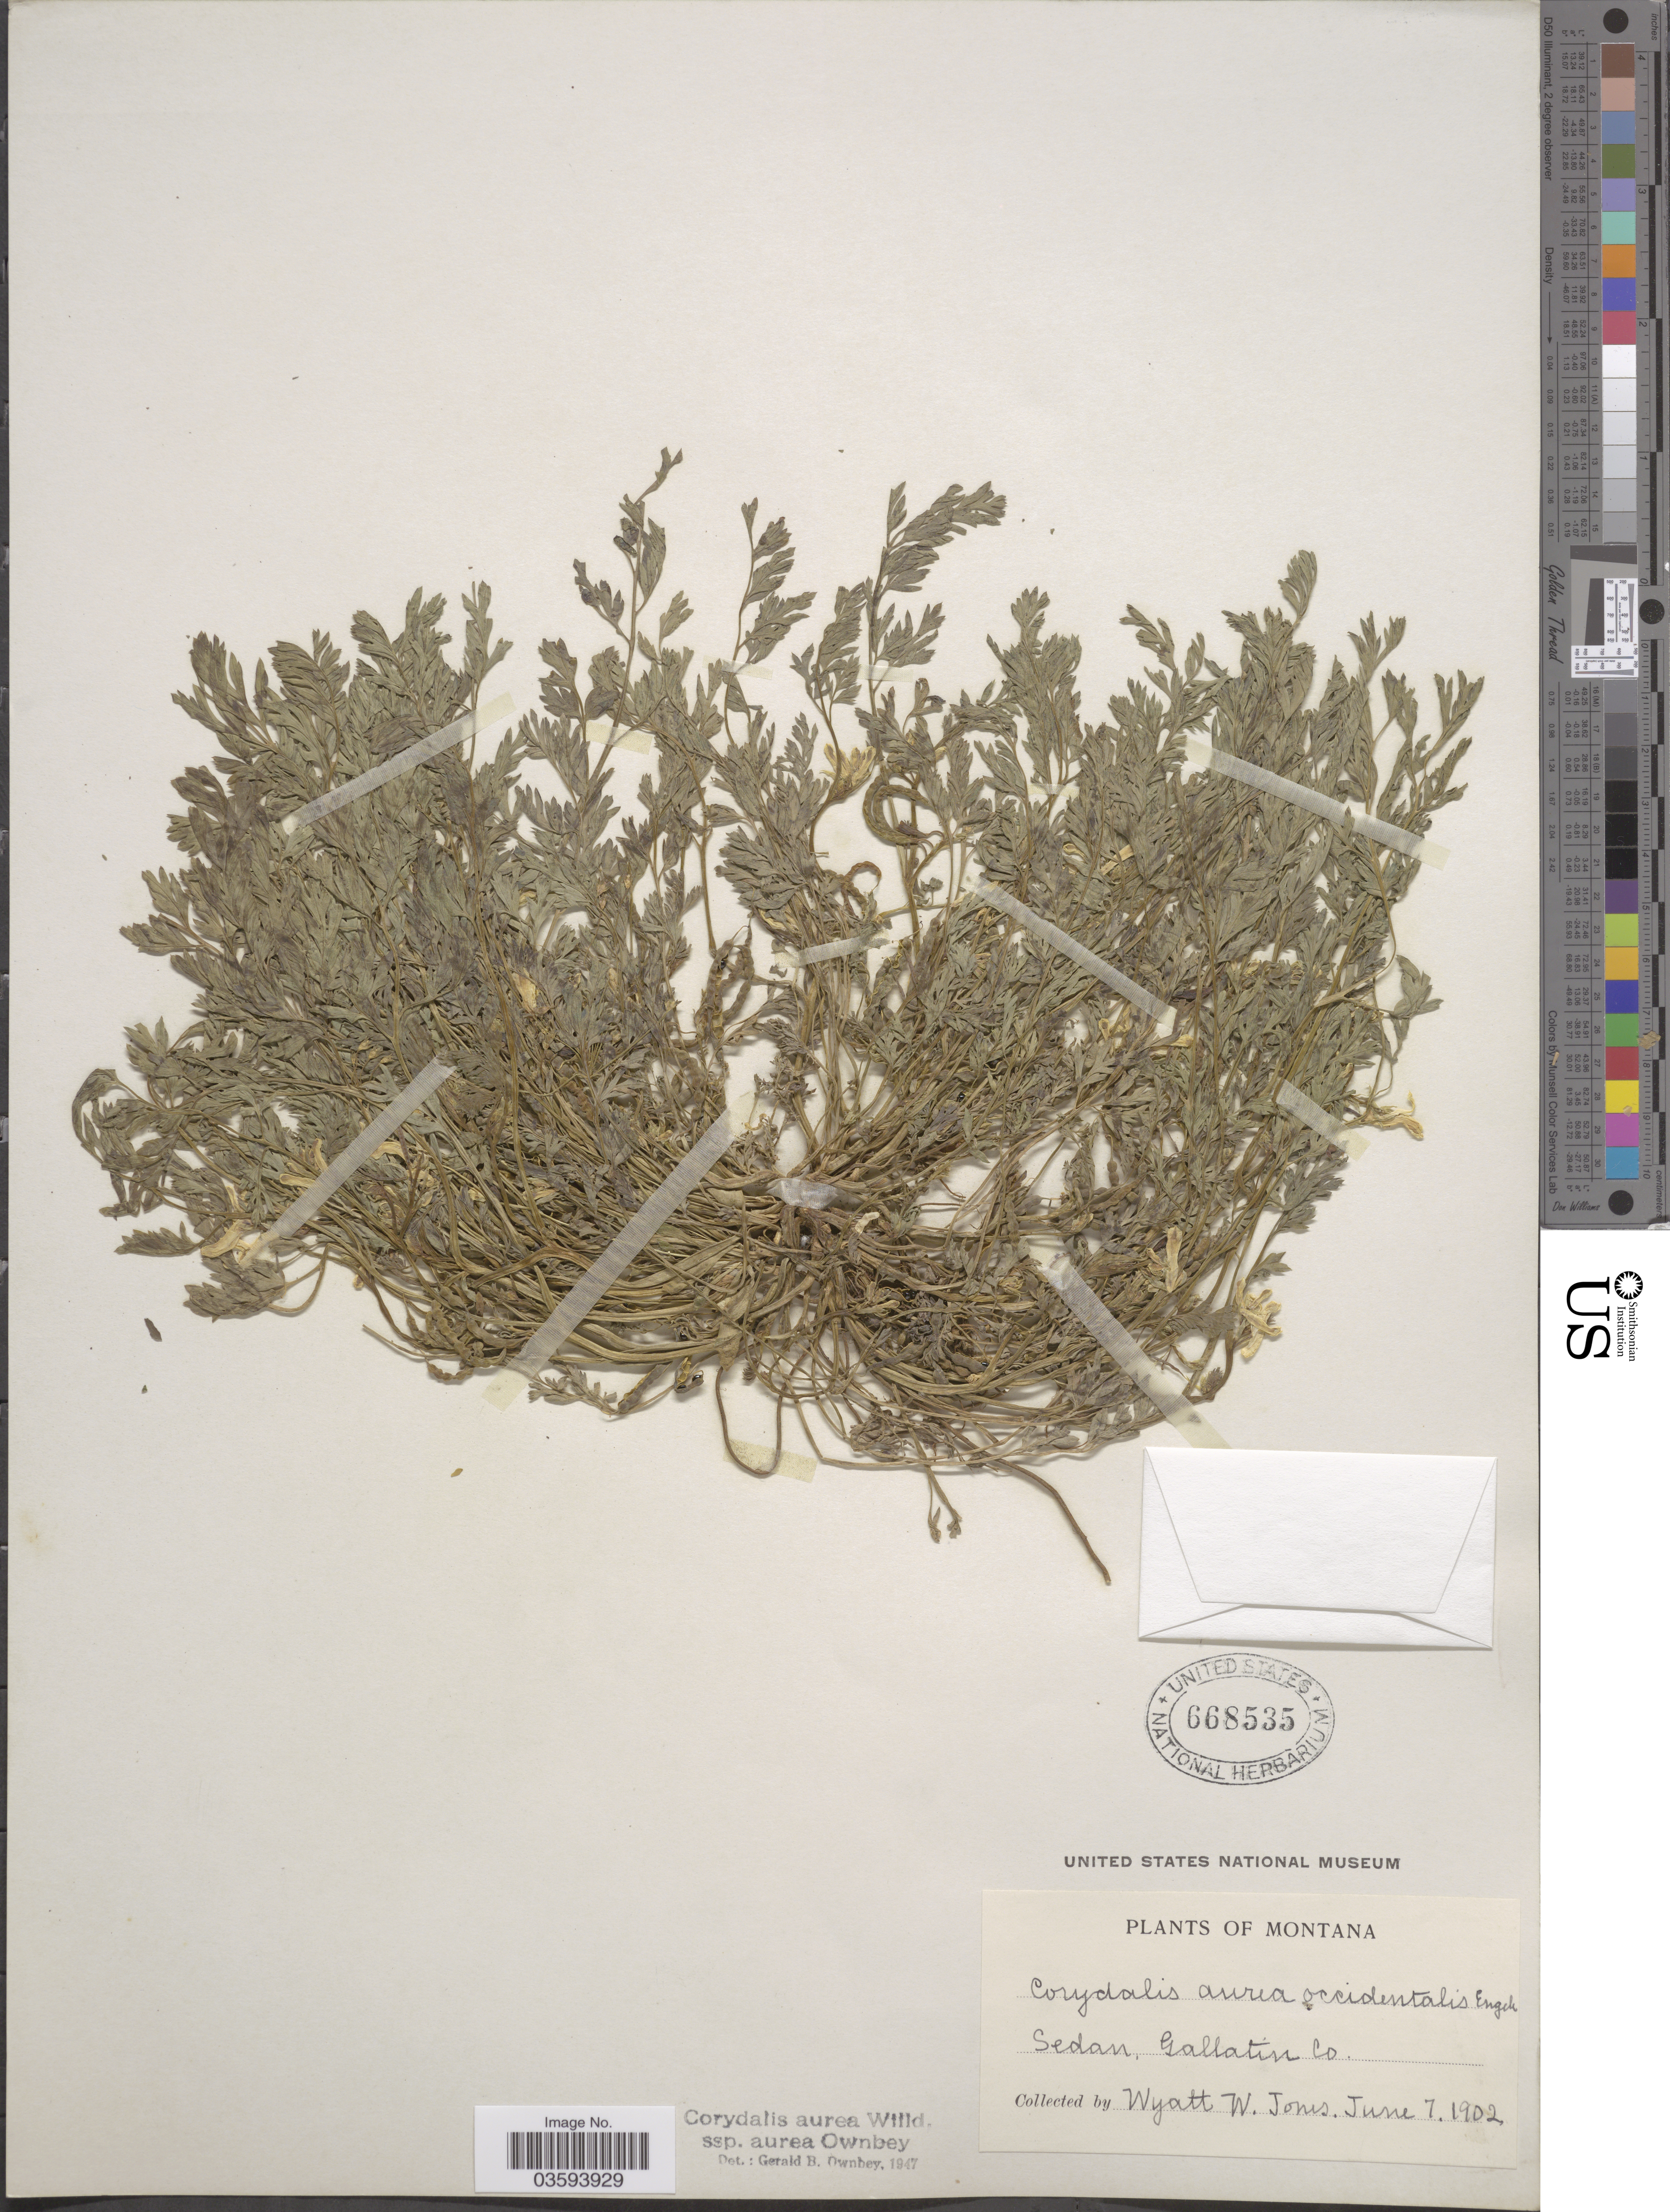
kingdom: Plantae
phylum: Tracheophyta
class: Magnoliopsida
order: Ranunculales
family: Papaveraceae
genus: Corydalis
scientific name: Corydalis aurea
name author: Willd.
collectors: W. W. Jones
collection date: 1902-06-07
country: United States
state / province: Montana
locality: Sedan, Gallatin Co.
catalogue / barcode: US 668535